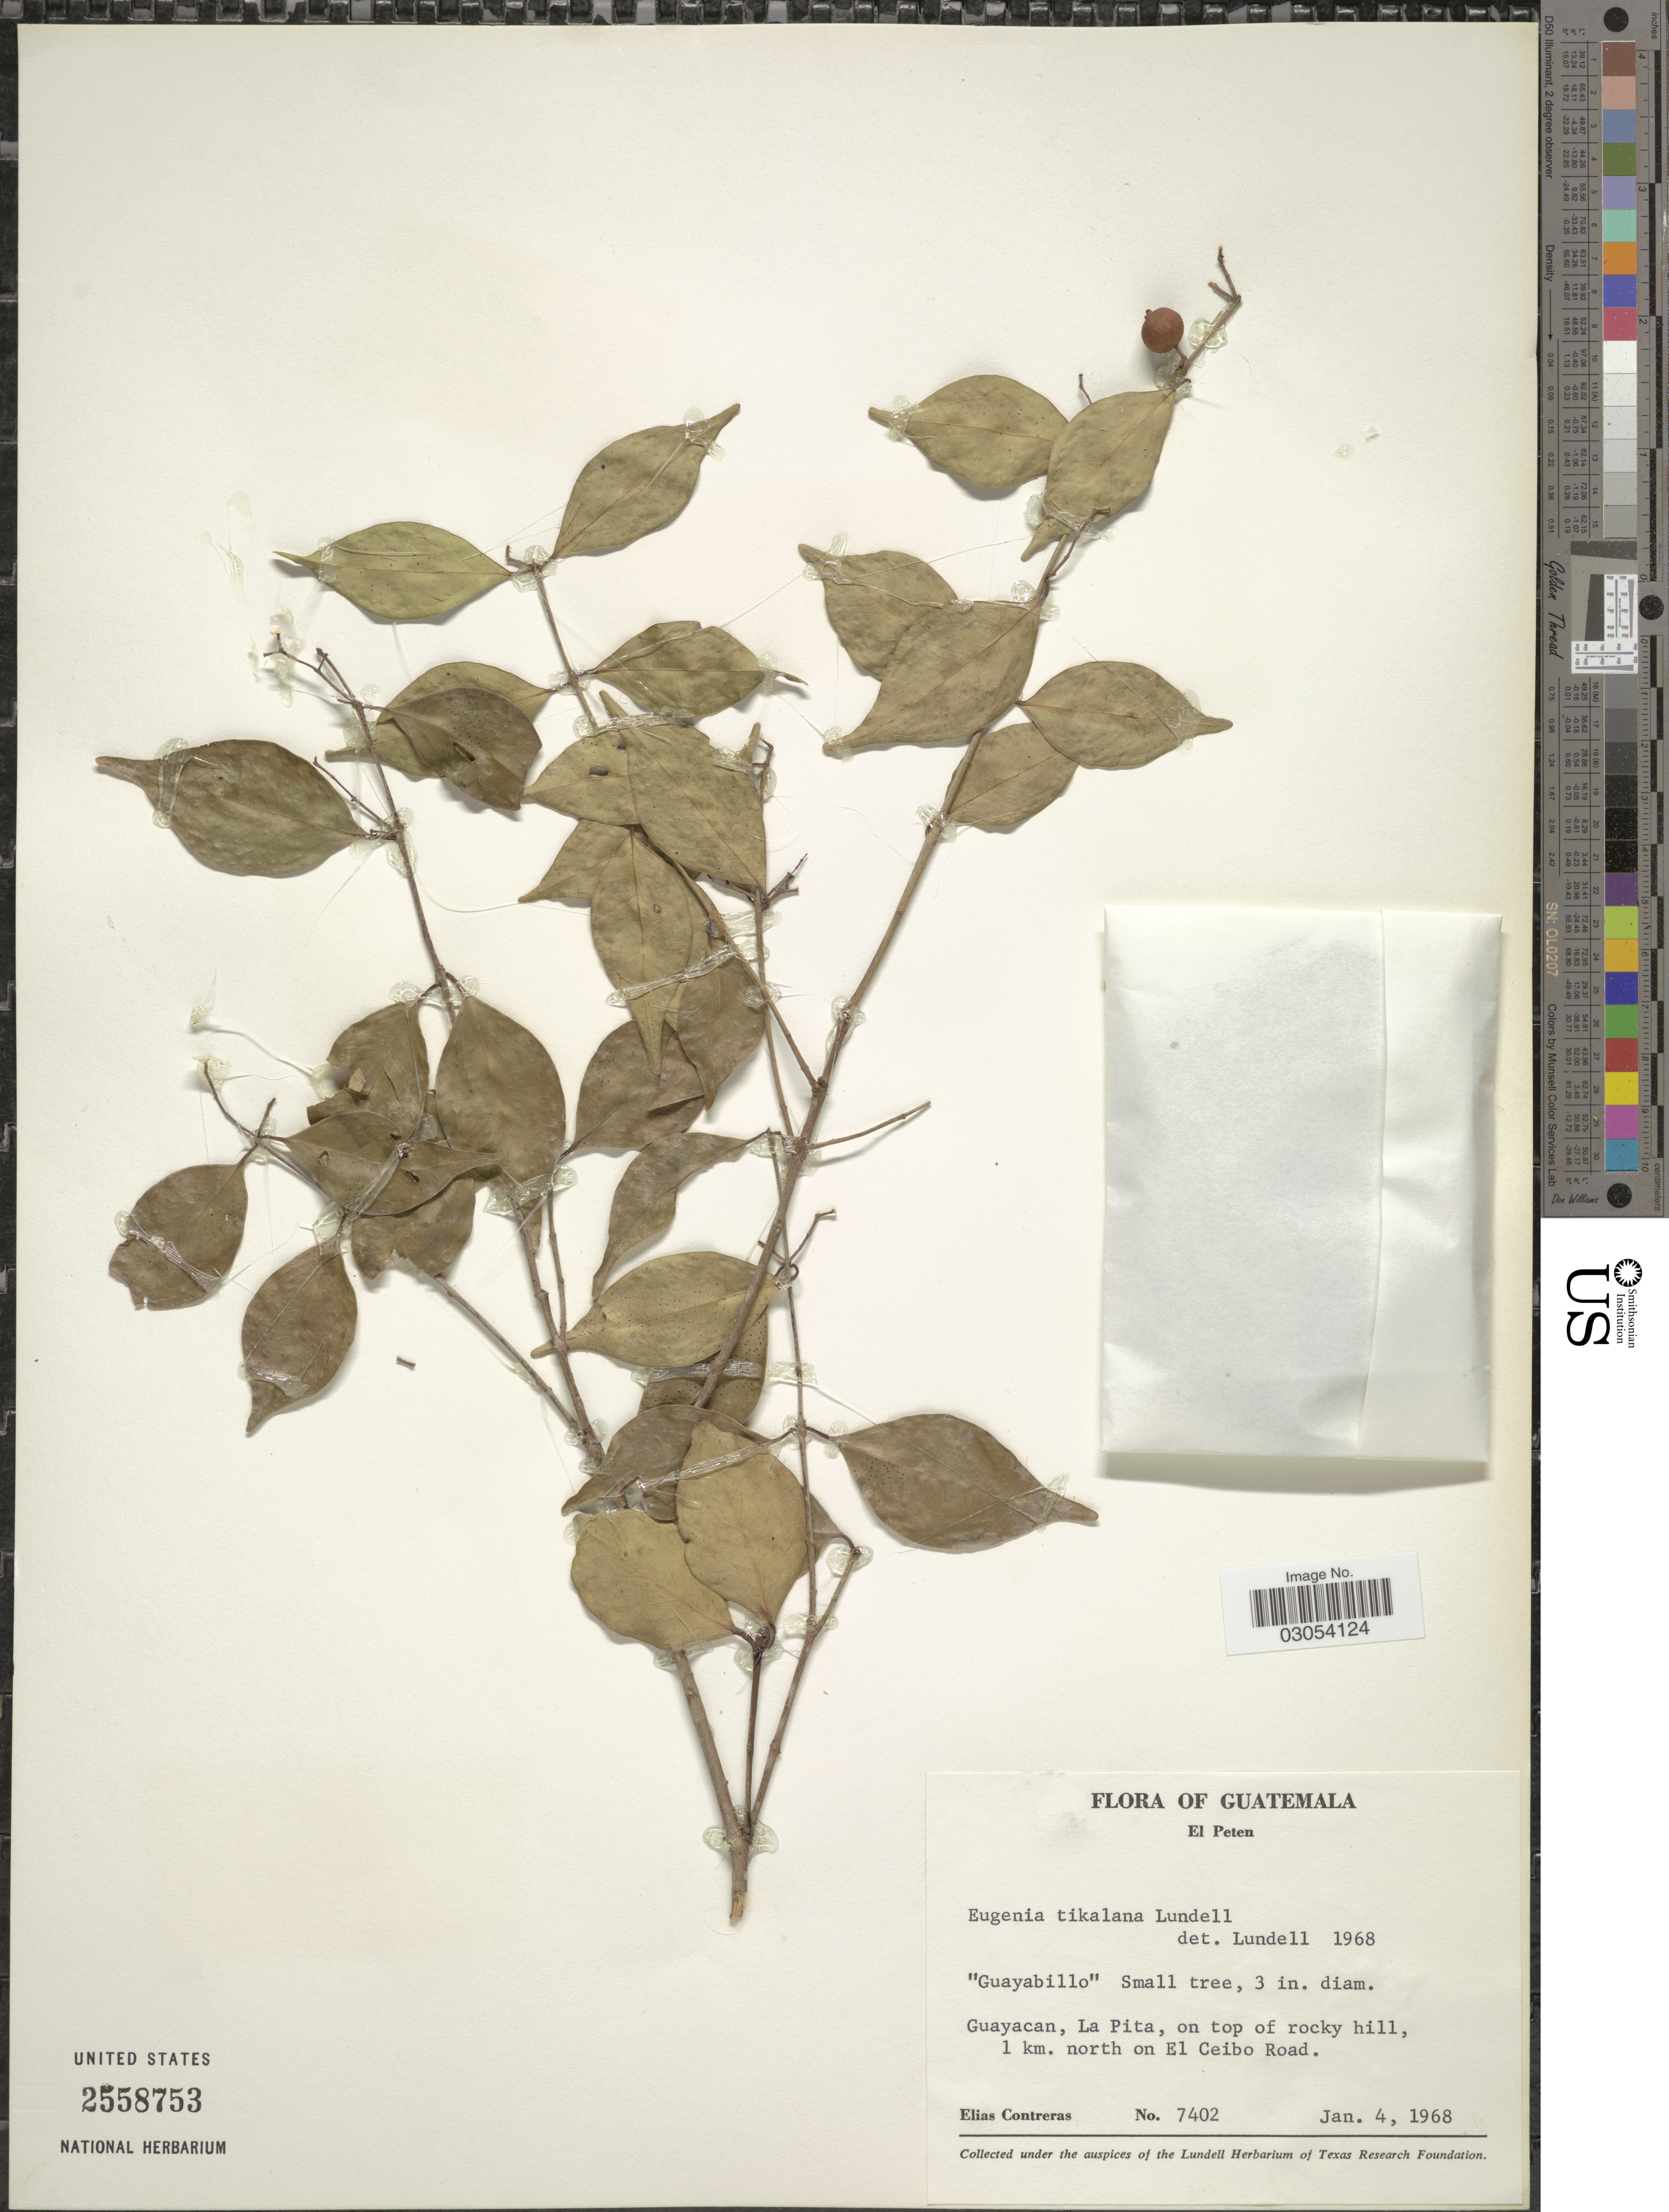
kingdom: Plantae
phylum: Tracheophyta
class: Magnoliopsida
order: Myrtales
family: Myrtaceae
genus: Eugenia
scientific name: Eugenia tikalana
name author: Lundell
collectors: E. Contreras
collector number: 7402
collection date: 1968-01-04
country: Guatemala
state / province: El Petén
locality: Guayacan, La Pita, on top of rocky hill, 1 km. north on El Ceibo Road.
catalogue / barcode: US 2558753